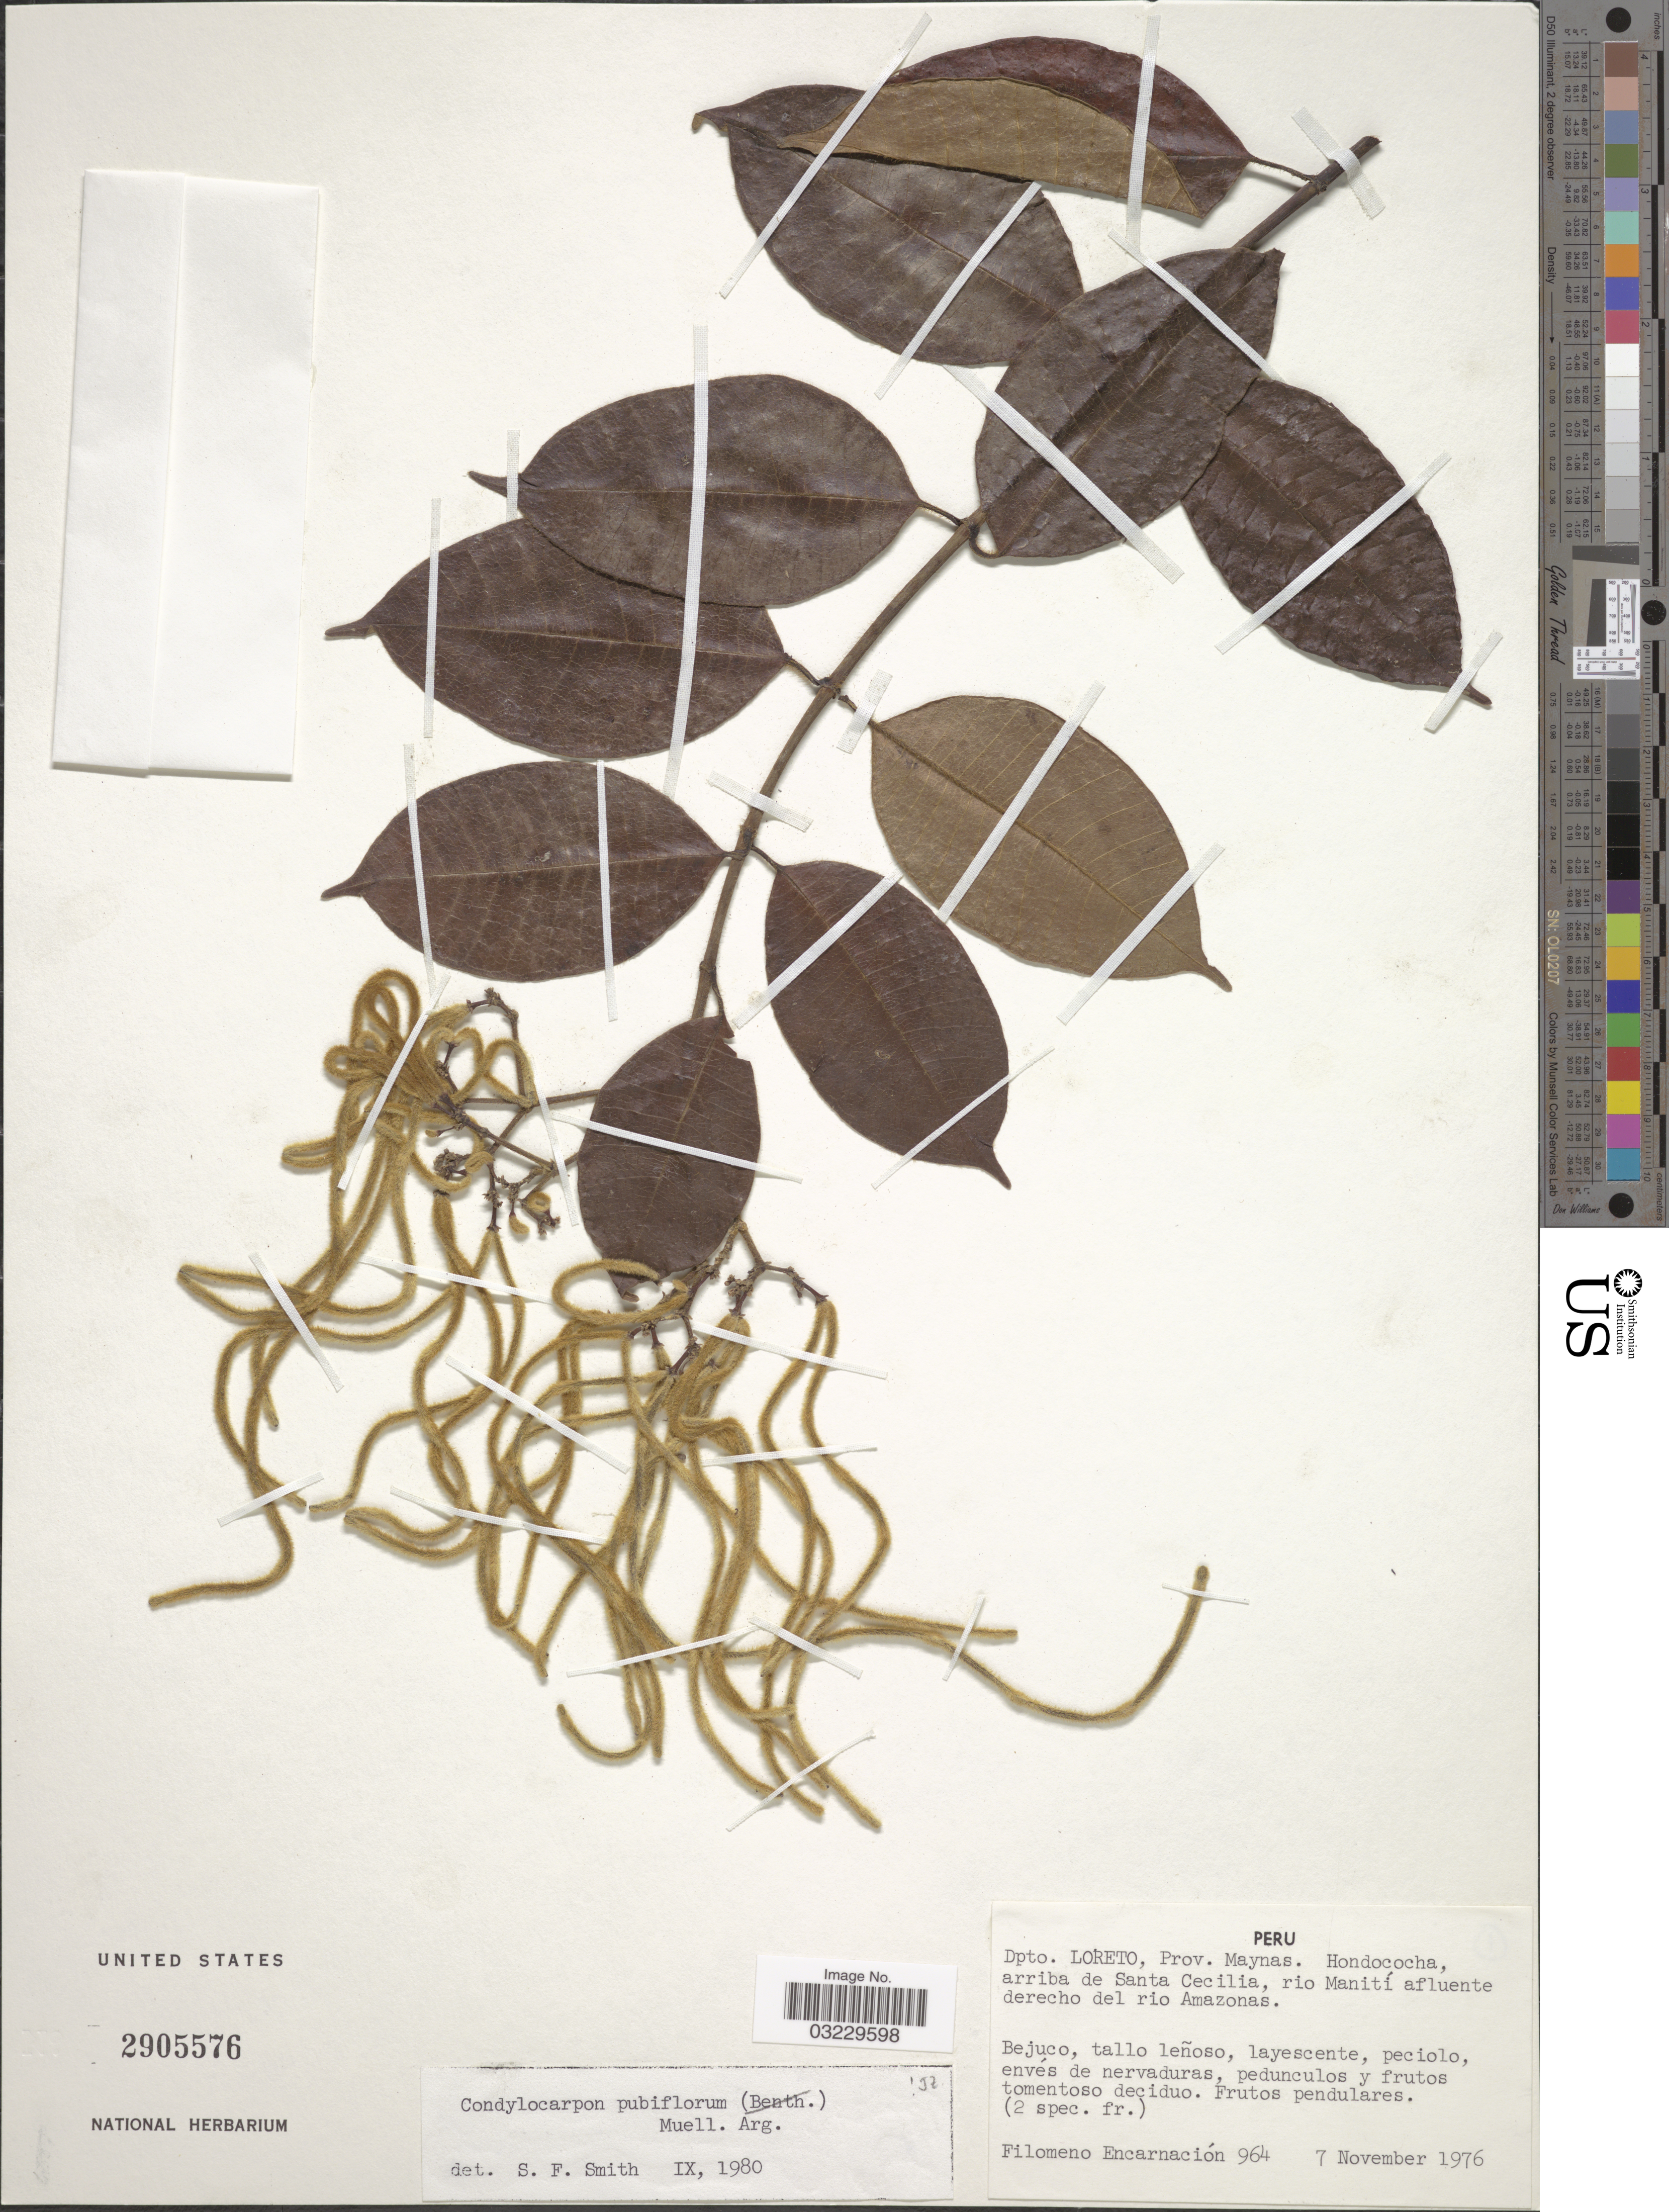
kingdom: Plantae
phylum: Tracheophyta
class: Magnoliopsida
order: Gentianales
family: Apocynaceae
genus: Condylocarpon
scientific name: Condylocarpon pubiflorum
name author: Müll. Arg.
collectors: F. Encarnación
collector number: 964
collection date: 1976-11-07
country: Peru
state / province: Loreto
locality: Dpto. Loreto, Prov. Maynas. Hondococha, arriba de Santa Cecillia, rio Manití afluente derecho del rio Amazonas.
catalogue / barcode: US 2905576